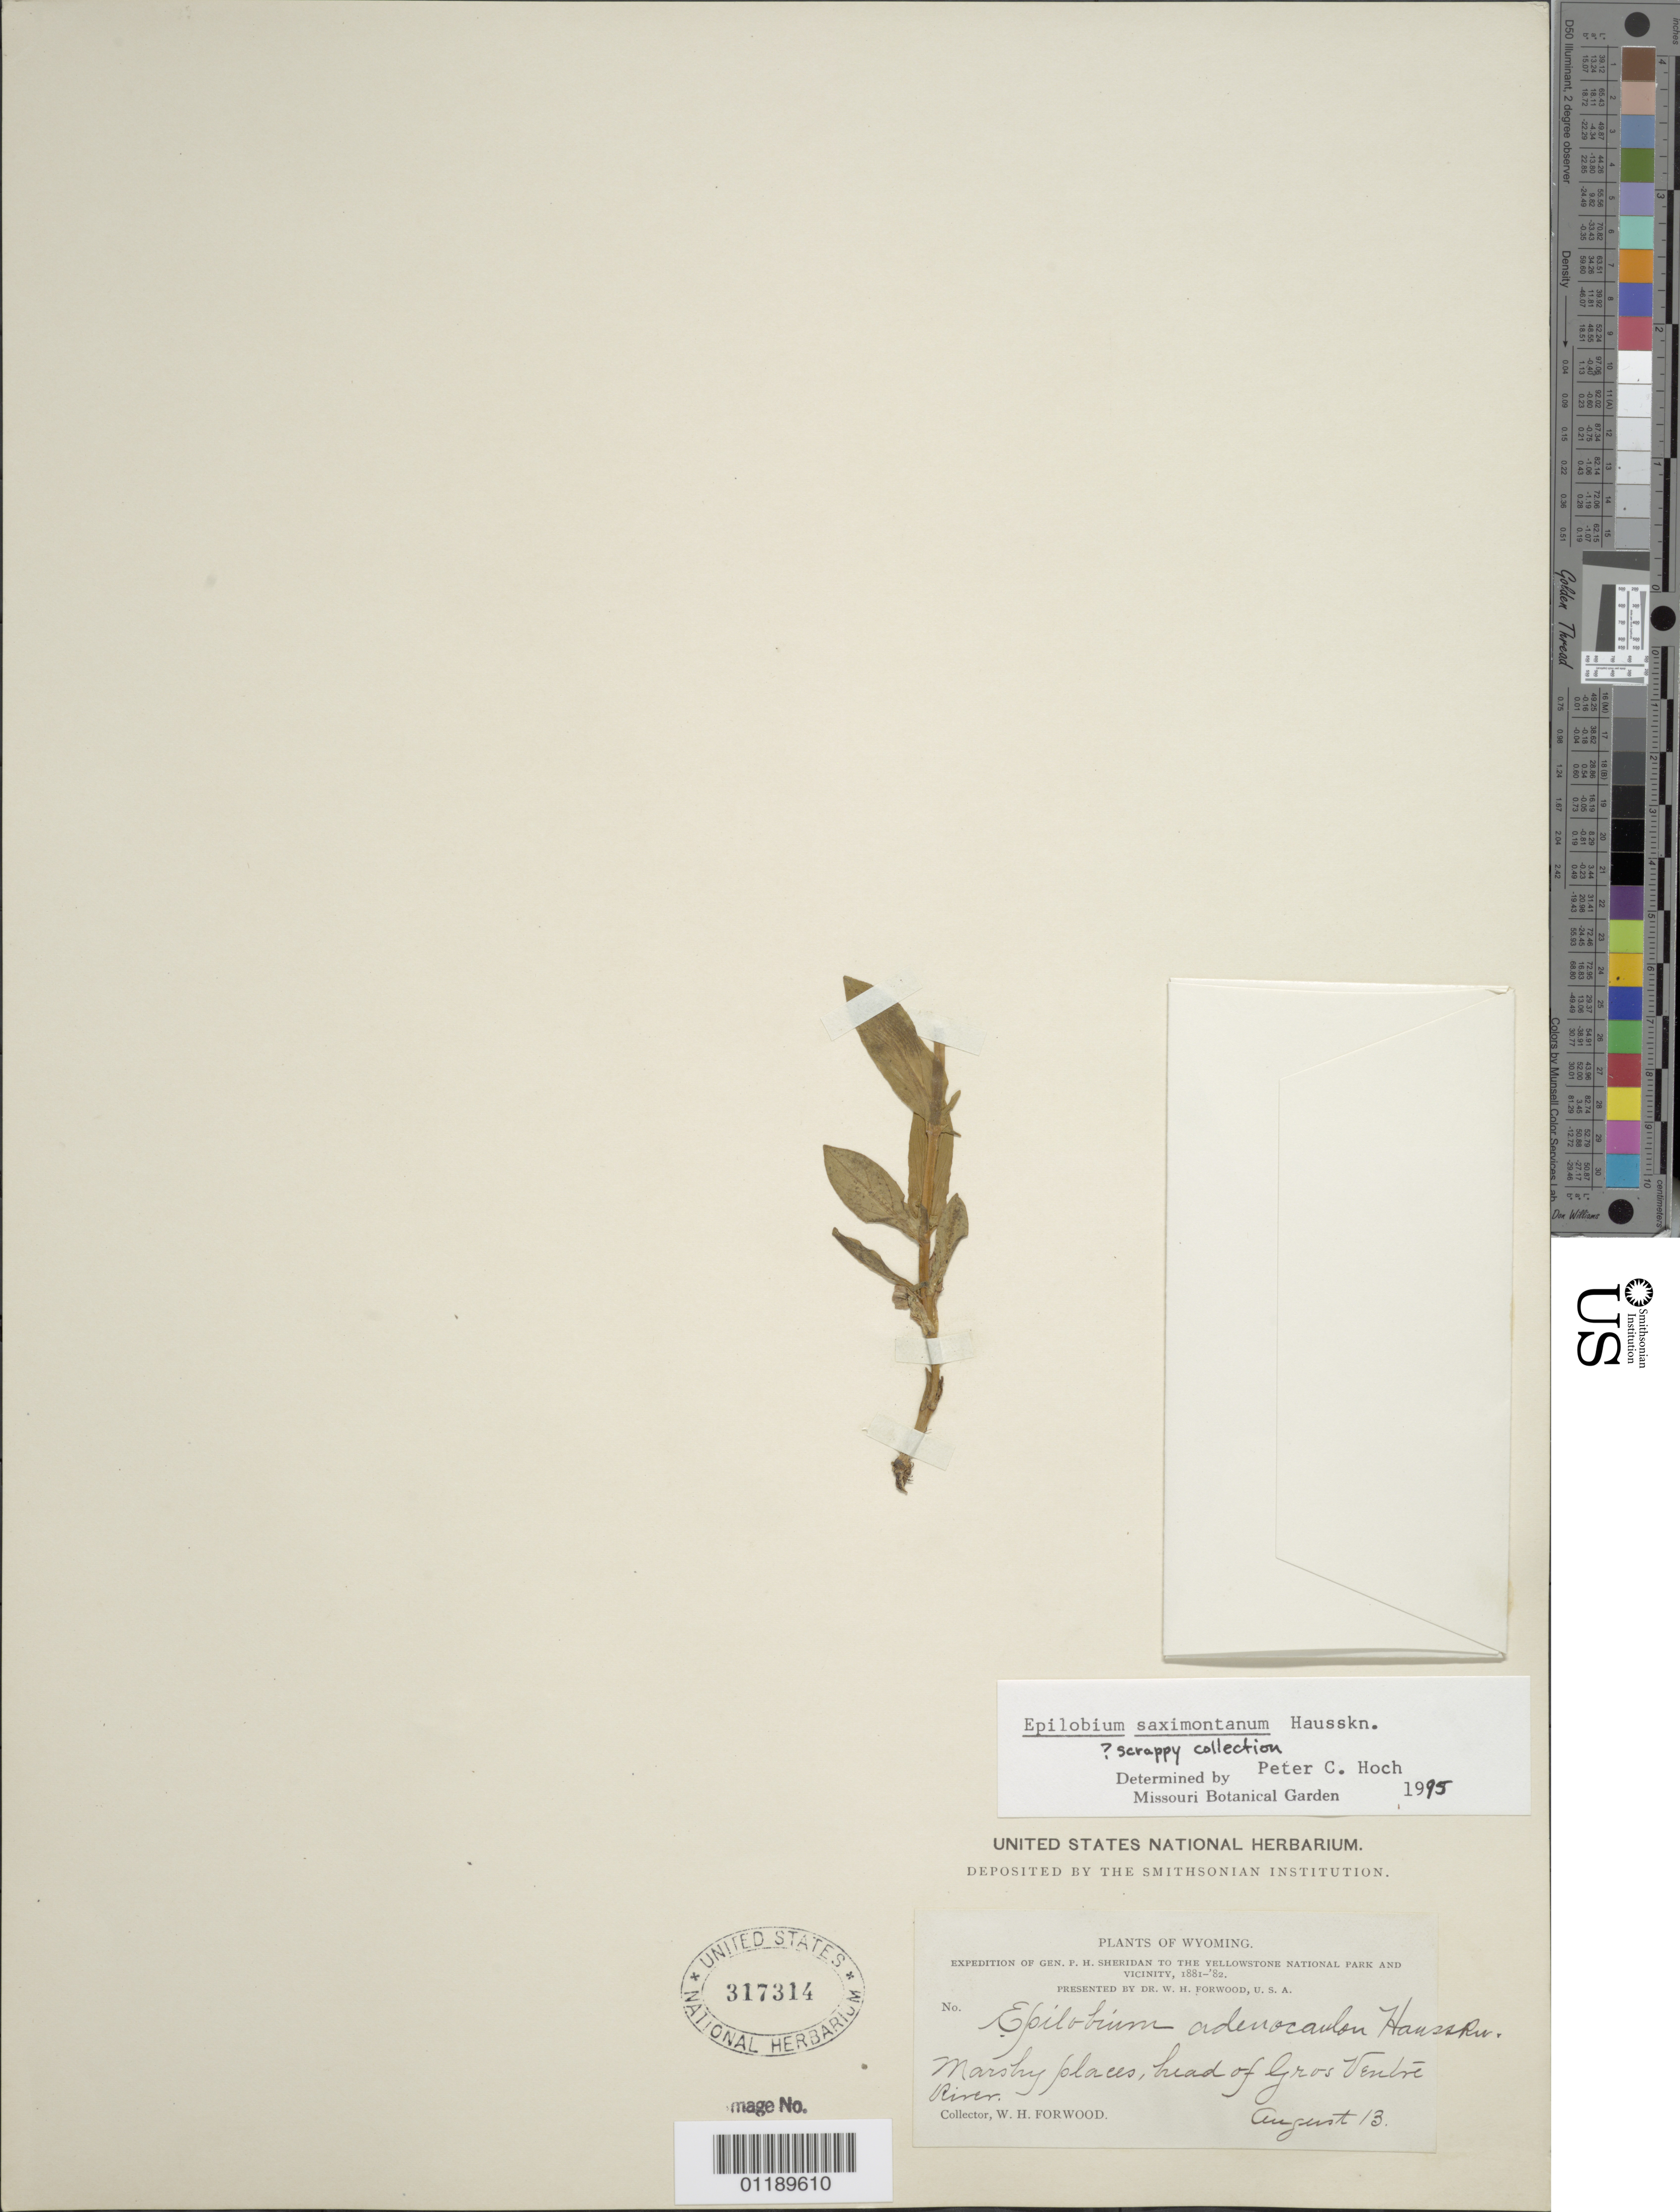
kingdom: Plantae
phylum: Tracheophyta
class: Magnoliopsida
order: Myrtales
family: Onagraceae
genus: Epilobium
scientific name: Epilobium saximontanum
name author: Hausskn.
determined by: Hoch, P. C.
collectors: W. Forwood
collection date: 1881-08-13 or 1882-08-13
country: United States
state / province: Wyoming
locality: River Banks, head of Gros Ventra River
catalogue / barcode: US 317314